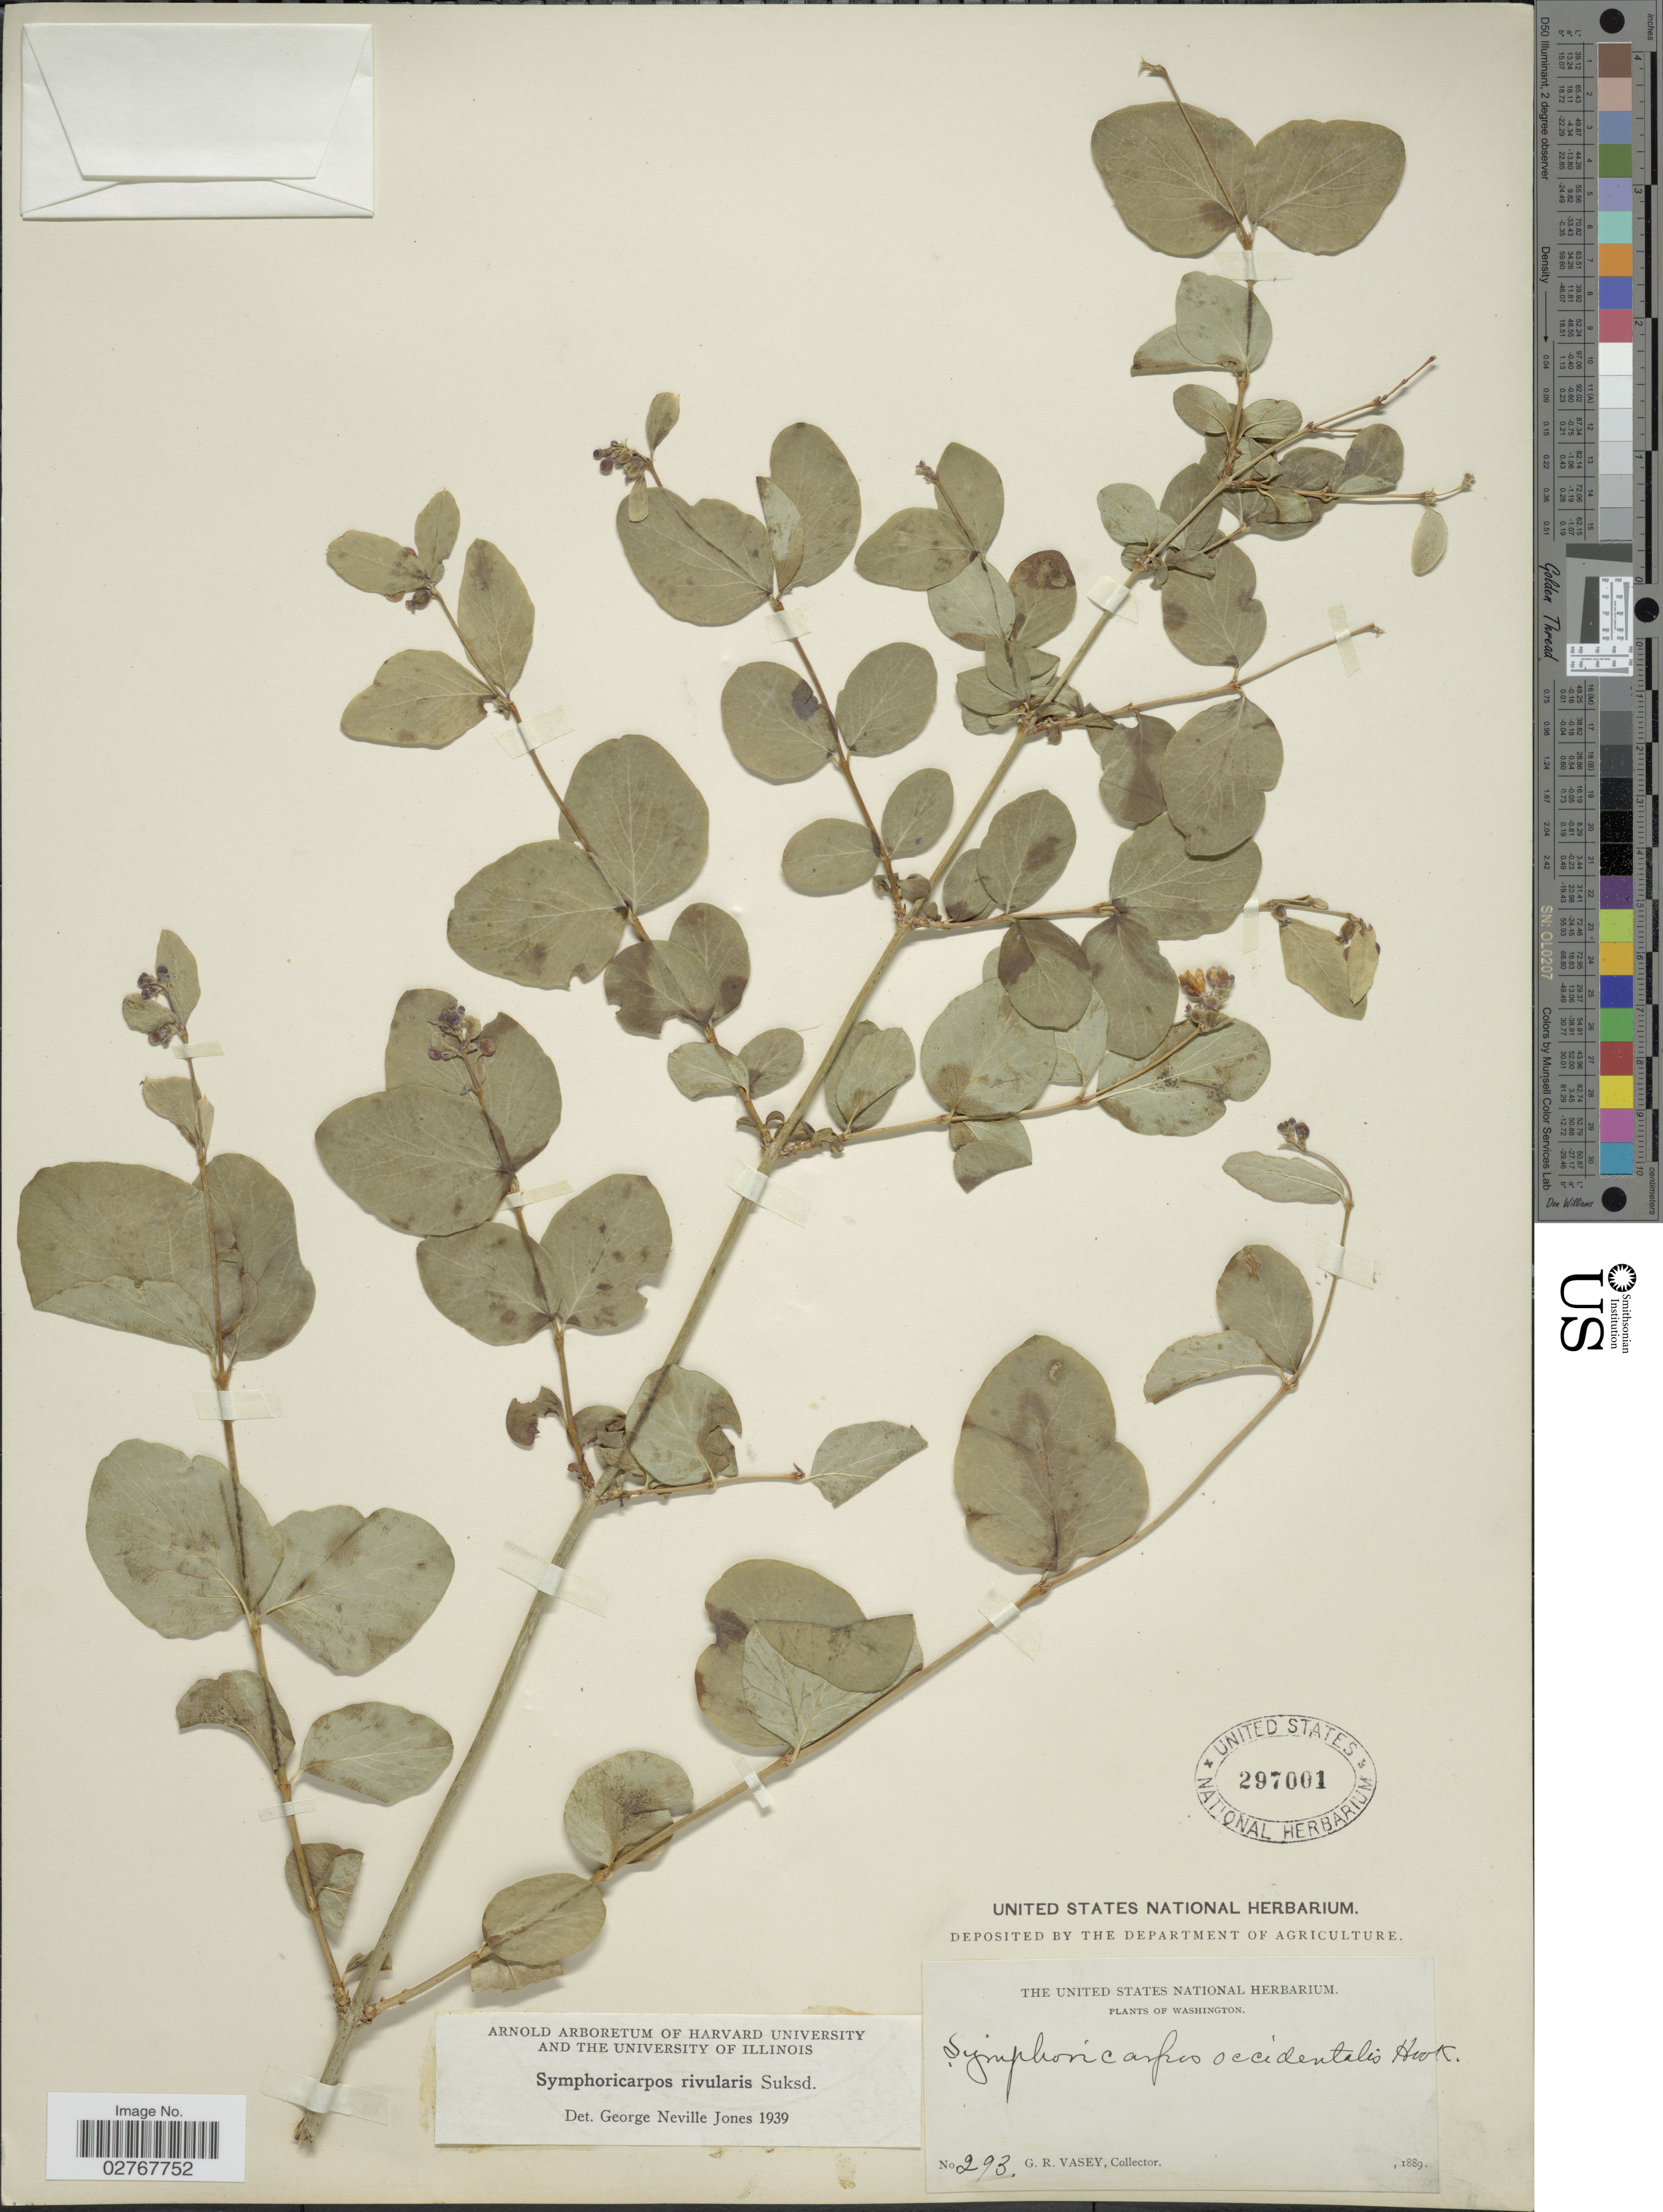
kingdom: Plantae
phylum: Tracheophyta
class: Magnoliopsida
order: Dipsacales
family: Caprifoliaceae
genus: Symphoricarpos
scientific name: Symphoricarpos rivularis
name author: Suksd.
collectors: G. R. Vasey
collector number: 293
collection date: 1889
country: United States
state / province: Washington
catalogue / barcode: US 297001